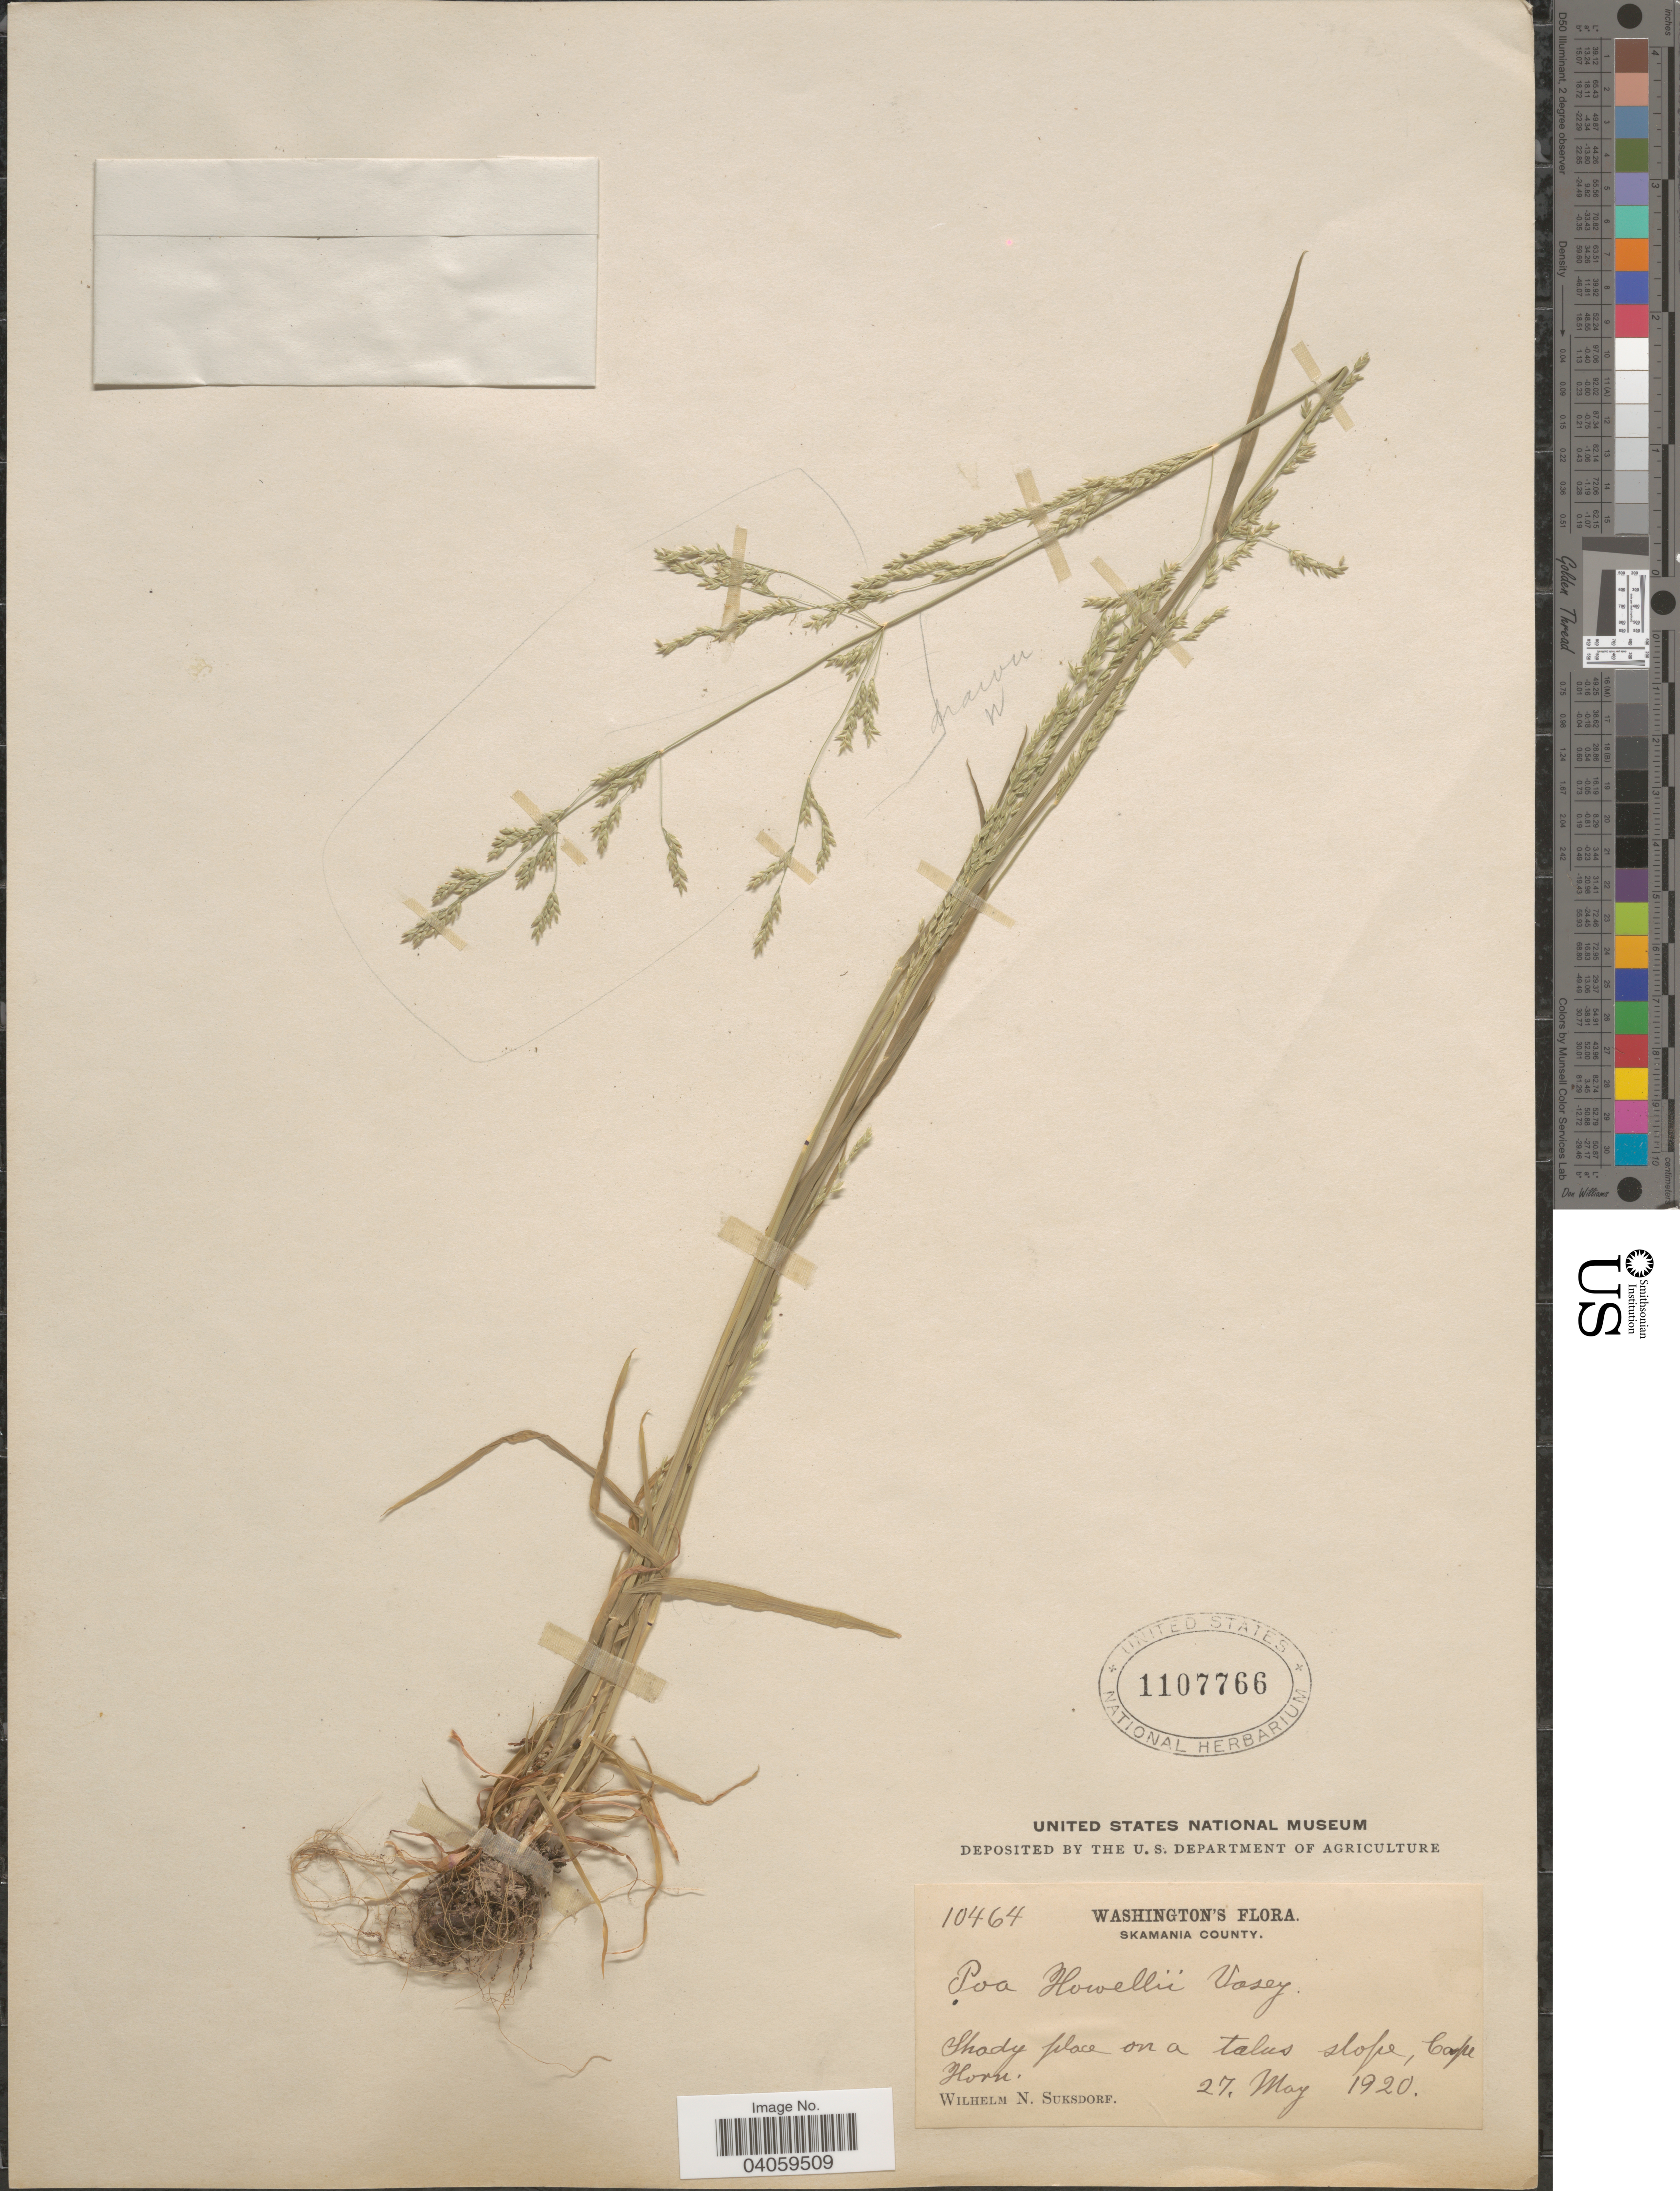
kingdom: Plantae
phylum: Tracheophyta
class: Liliopsida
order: Poales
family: Poaceae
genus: Poa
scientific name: Poa howellii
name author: Vasey & Scribn.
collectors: W. N. Suksdorf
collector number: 10464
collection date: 1920-05-27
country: United States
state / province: Washington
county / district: Skamania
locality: Skamania County. Shady place on a talus slope, Cape Horn.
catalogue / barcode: US 1107766